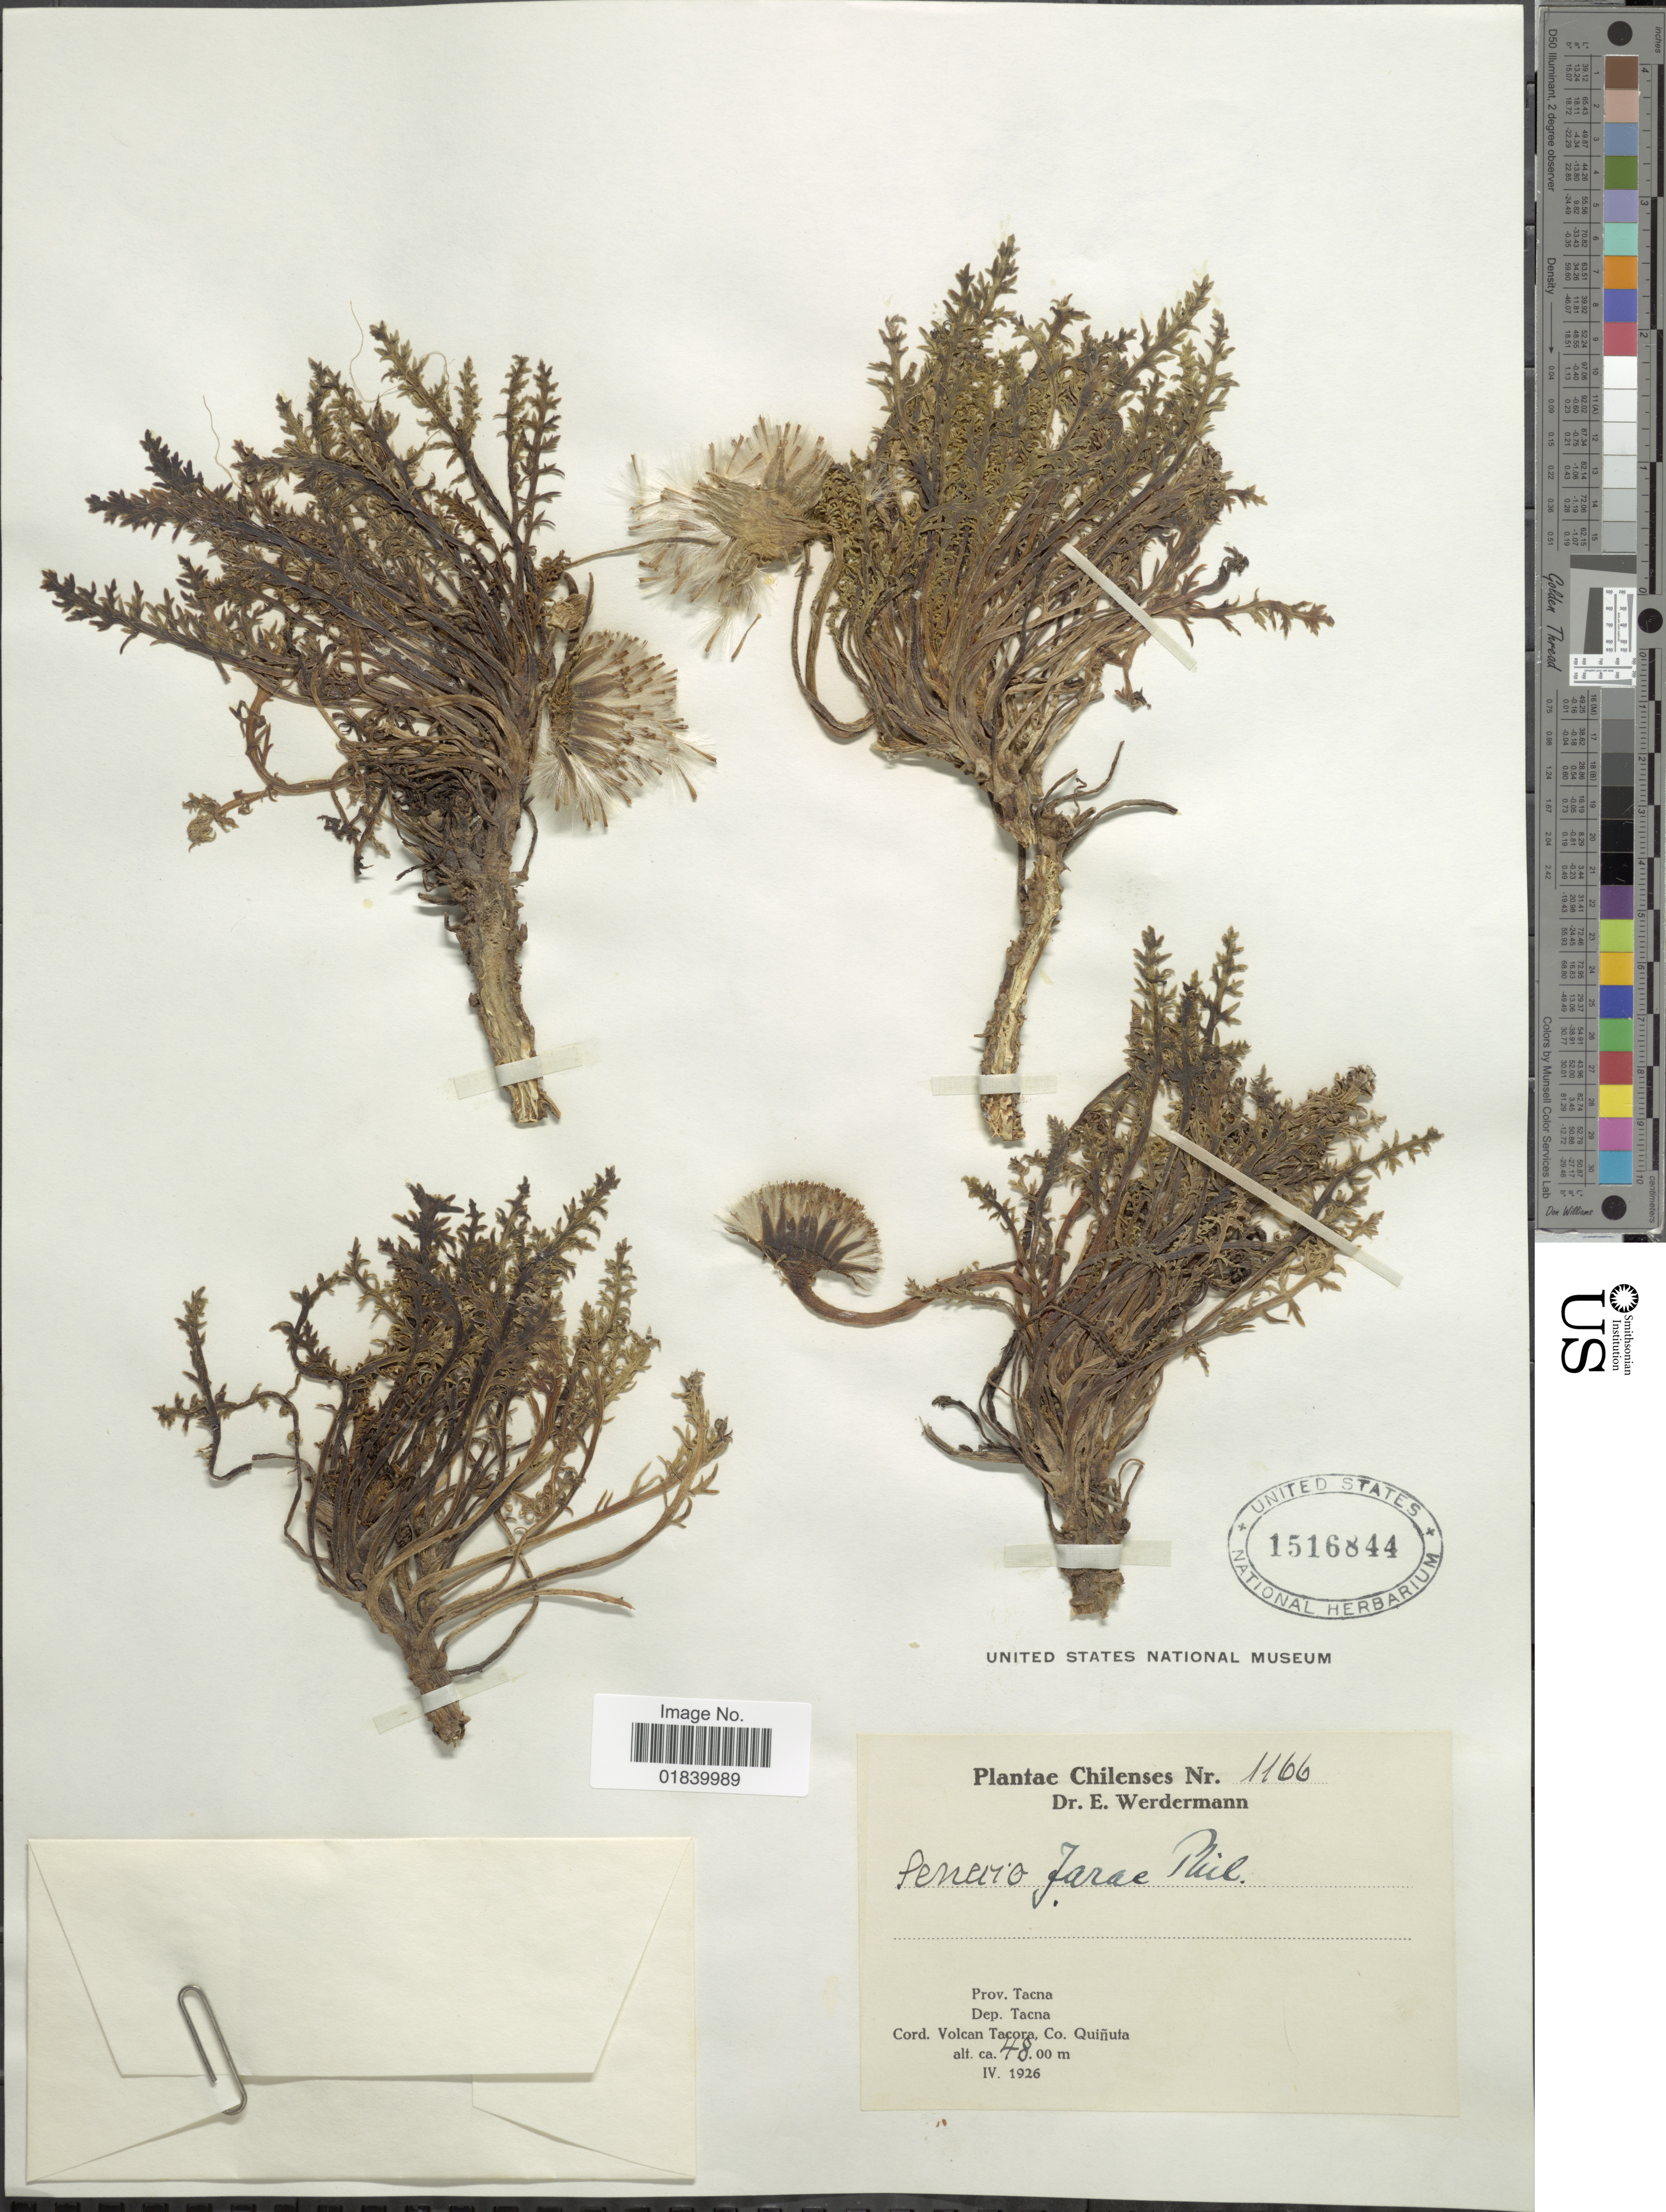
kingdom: Plantae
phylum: Tracheophyta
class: Magnoliopsida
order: Asterales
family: Asteraceae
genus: Senecio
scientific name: Senecio jarae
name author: Phil.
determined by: Salomon, Luciana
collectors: E. Werdermann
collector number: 1166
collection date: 1926-04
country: Chile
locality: Prov. Tacna, Dep. Tacna. Cord. Volcan Tacora, Co. Quinuta.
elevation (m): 4800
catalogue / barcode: US 1516844